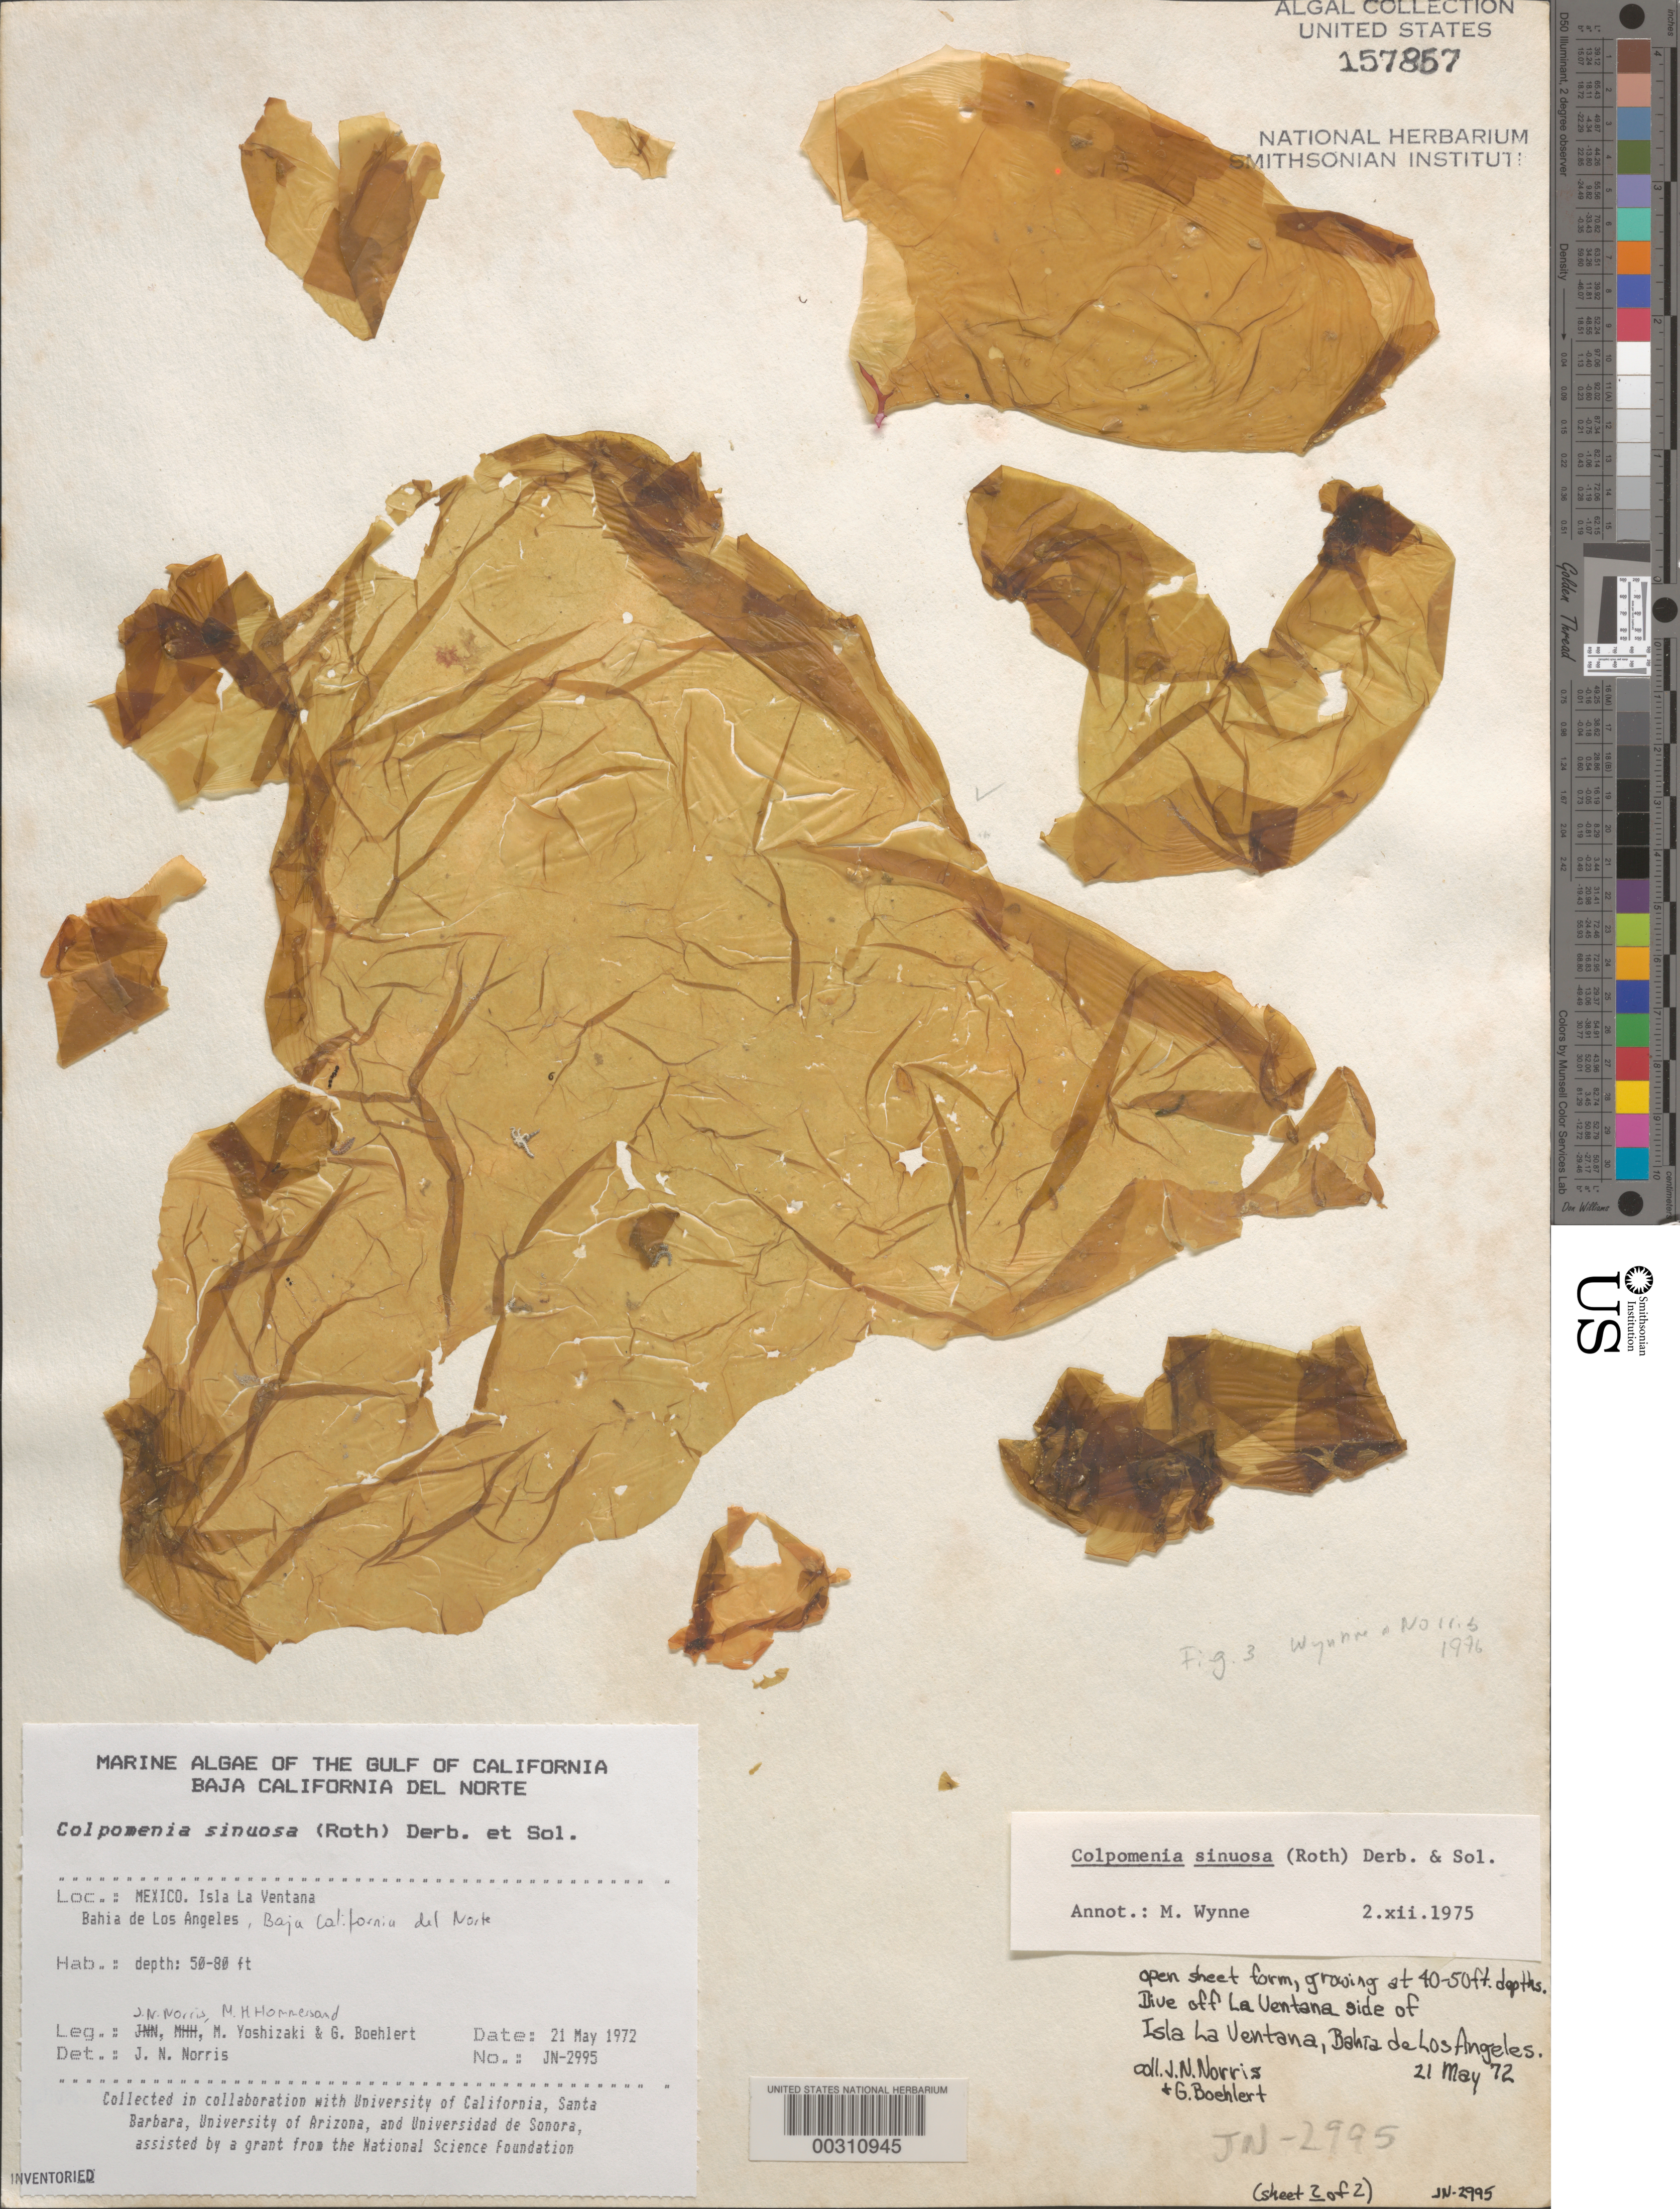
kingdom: Chromista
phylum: Ochrophyta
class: Phaeophyceae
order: Scytosiphonales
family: Scytosiphonaceae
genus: Colpomenia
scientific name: Colpomenia sinuosa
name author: (K. Mert. ex Roth) Derbes & Solier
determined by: Wynne, M. J.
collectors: J. N. Norris, M. H. Hommersand, Y. Yoshizaki & G. Boehlert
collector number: JN-2995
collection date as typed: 21 May 1972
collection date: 1972-05-21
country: Mexico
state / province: Baja California Norte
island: Isla la Ventana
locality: Bahia de los Angeles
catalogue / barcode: US 157857